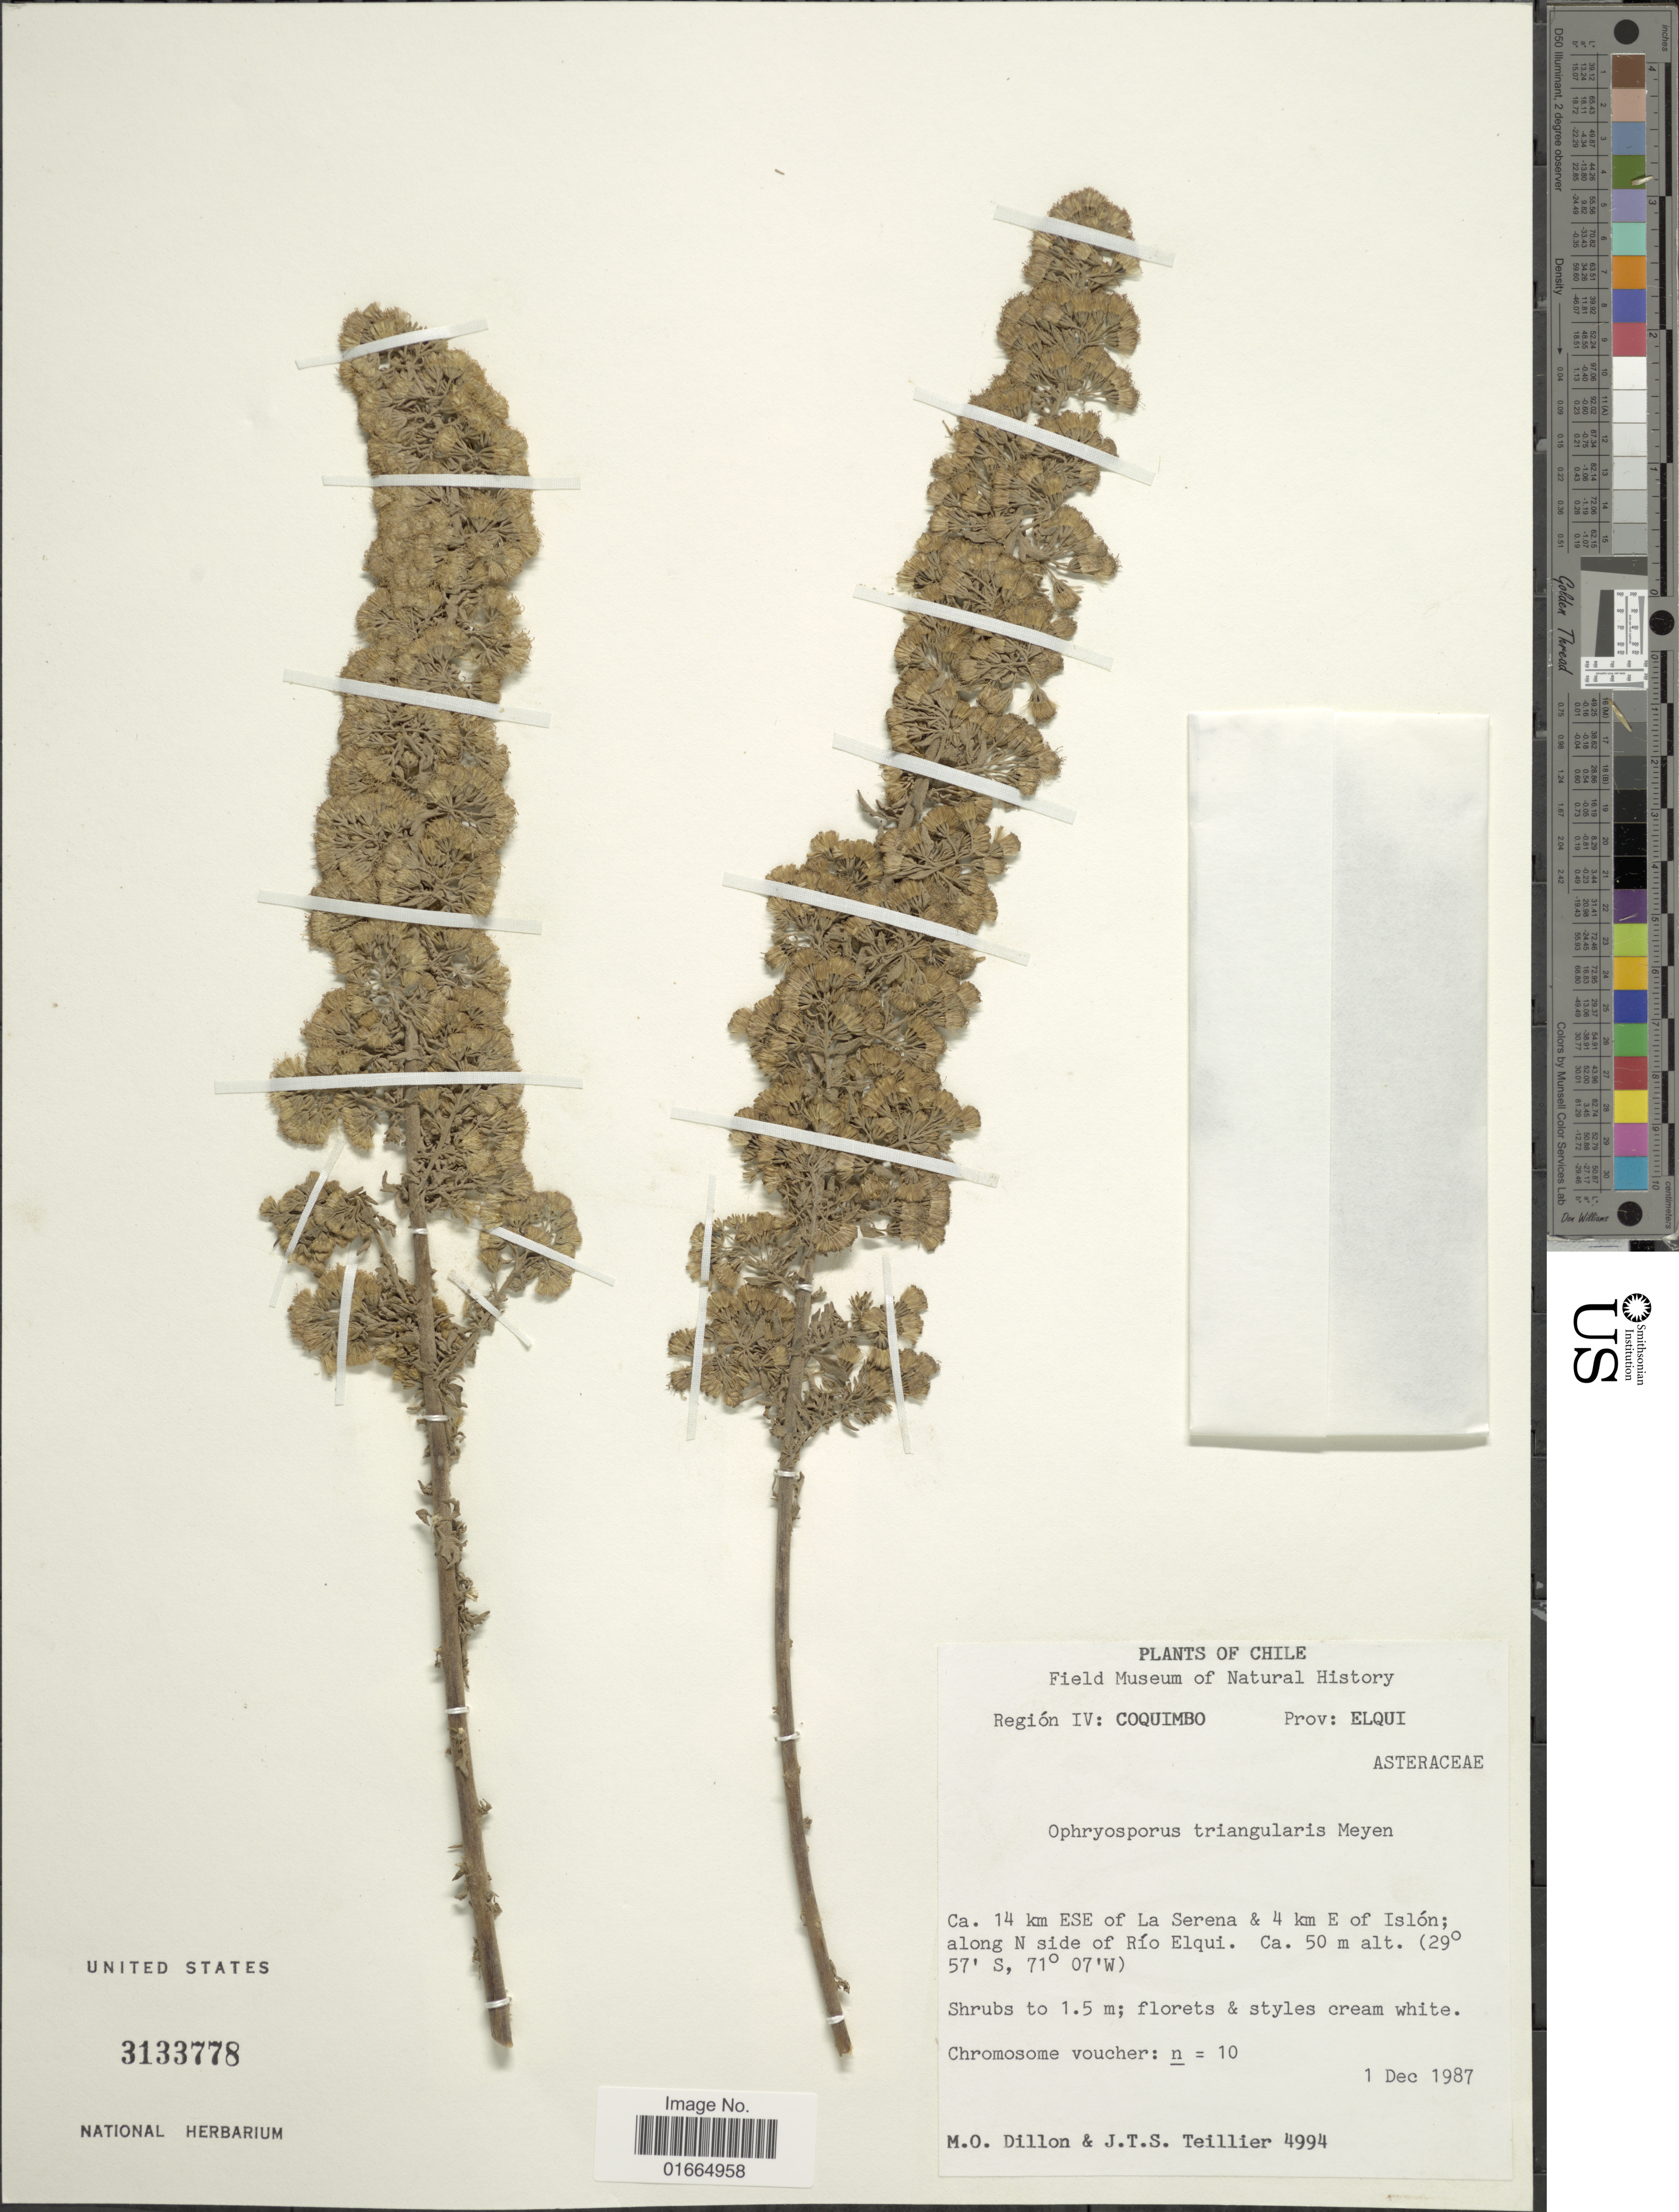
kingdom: Plantae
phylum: Tracheophyta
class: Magnoliopsida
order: Asterales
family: Asteraceae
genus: Ophryosporus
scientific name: Ophryosporus triangularis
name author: Meyen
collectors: M. O. Dillon & J. Teillier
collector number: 4994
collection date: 1987-12-01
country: Chile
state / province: Coquimbo (IV)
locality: Región IV: Coquimbo. Prov: Elqui. Ca. 14 km ESE of La Serena & 4 km E of Islón; along N side of Río Elqui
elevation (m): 50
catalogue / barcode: US 3133778